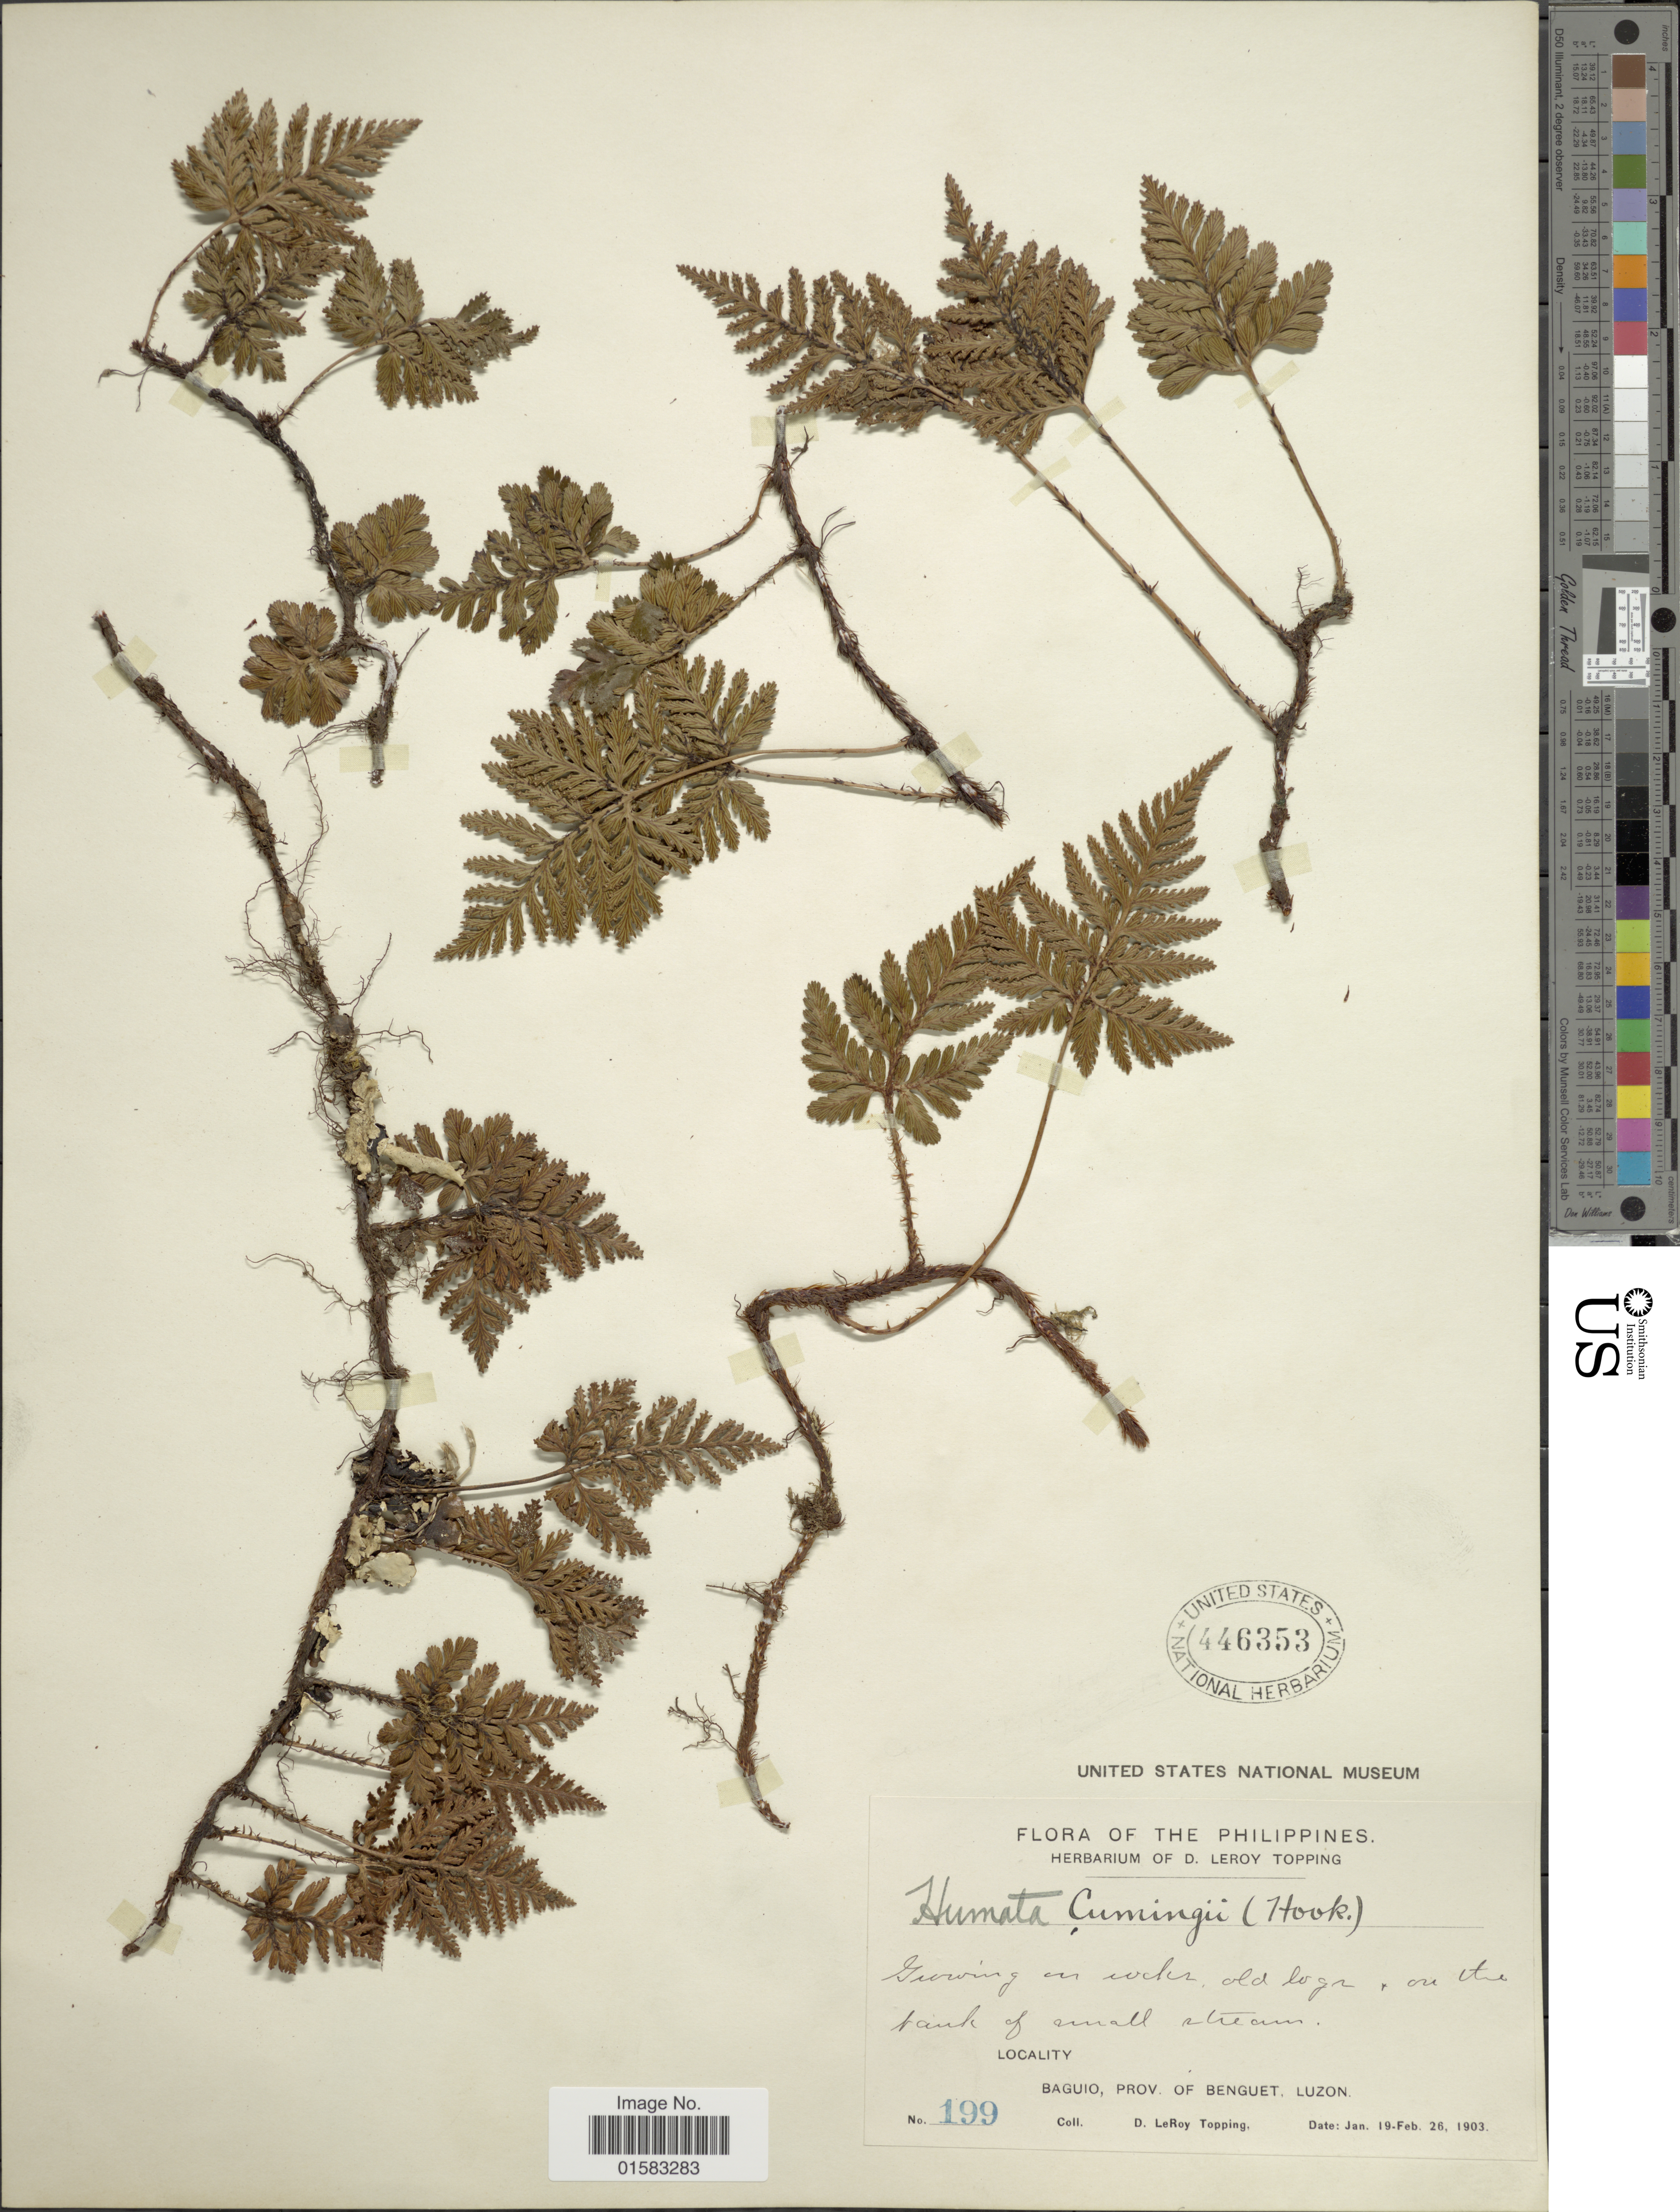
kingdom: Plantae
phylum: Tracheophyta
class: Polypodiopsida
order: Polypodiales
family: Davalliaceae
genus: Davallia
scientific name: Davallia repens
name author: (L. f.) Kuhn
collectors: D. L. Topping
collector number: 199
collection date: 1903-01-19/1903-02-26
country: Philippines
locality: Baguio, Prov. of Benguet, Luzon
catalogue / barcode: US 446353